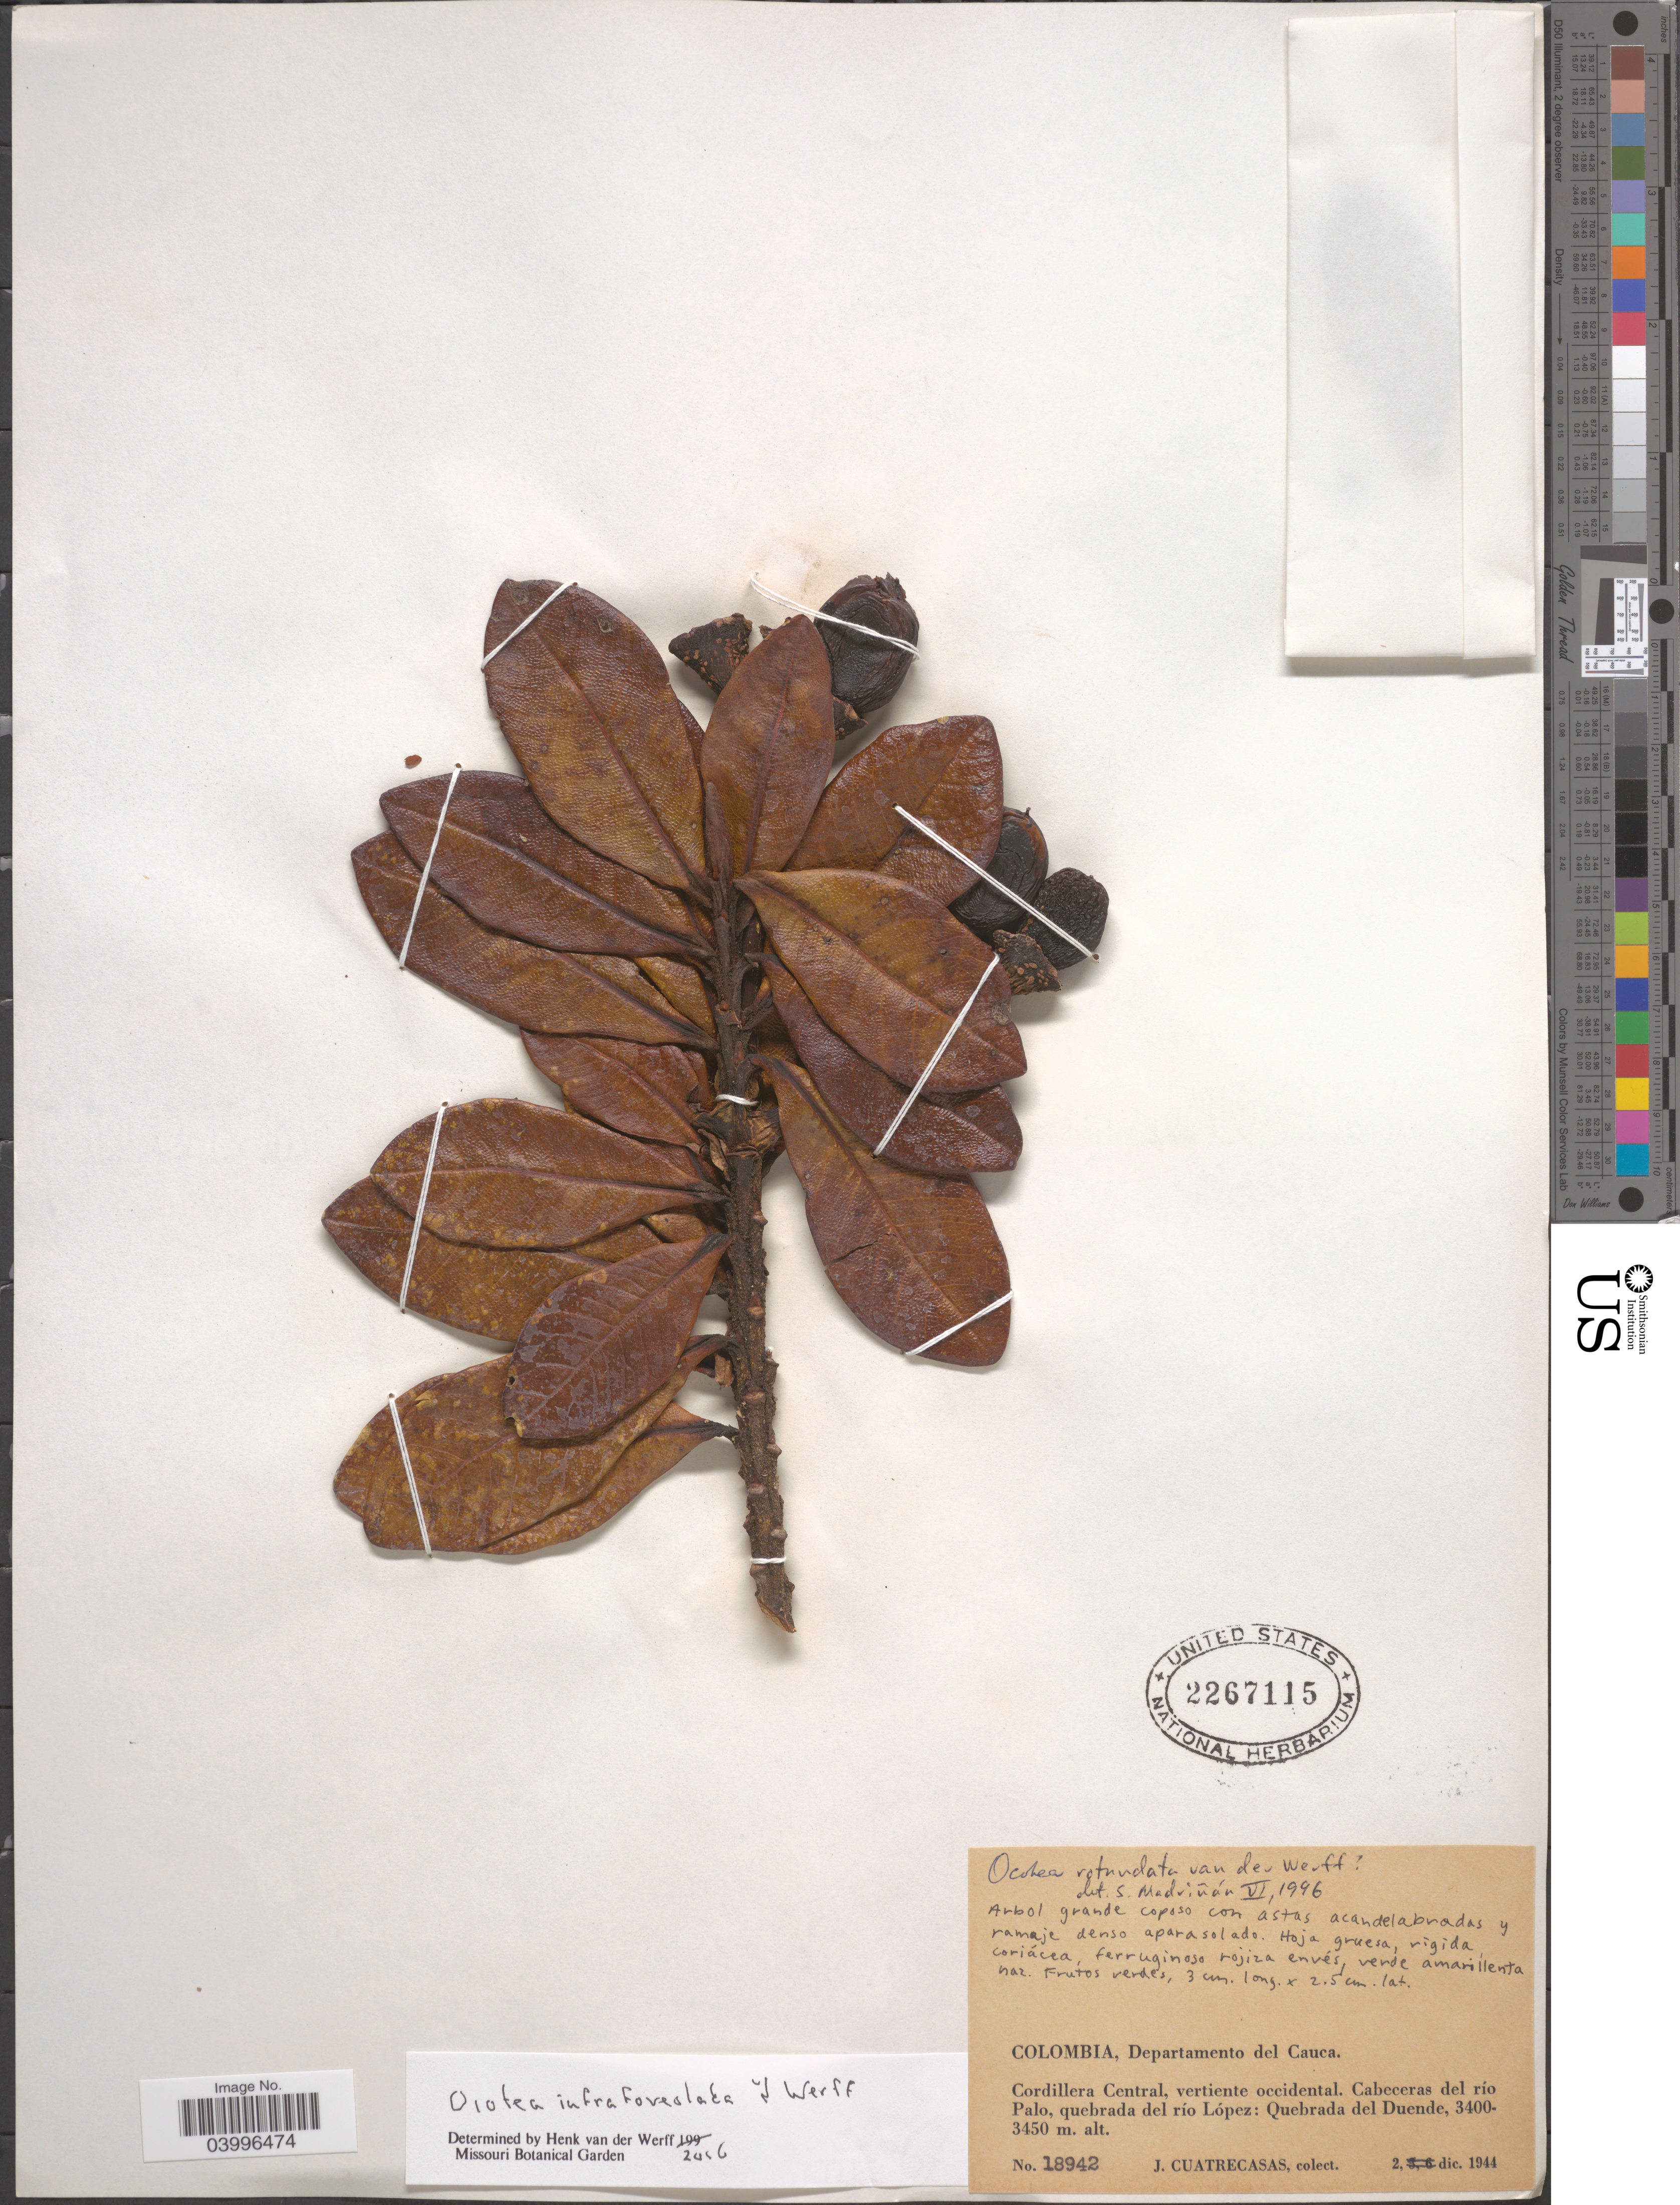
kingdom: Plantae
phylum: Tracheophyta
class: Magnoliopsida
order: Laurales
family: Lauraceae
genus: Ocotea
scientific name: Ocotea infrafoveolata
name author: van der Werff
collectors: J. Cuatrecasas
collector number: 18942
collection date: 1944-12-02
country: Colombia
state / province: Cauca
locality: Departamento del Cauca. Cordillera Central, vertiente occidental. Cabecceras del río Palo, quebrada del río López: Quebrada del Duende.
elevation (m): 3400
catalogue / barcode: US 2267115